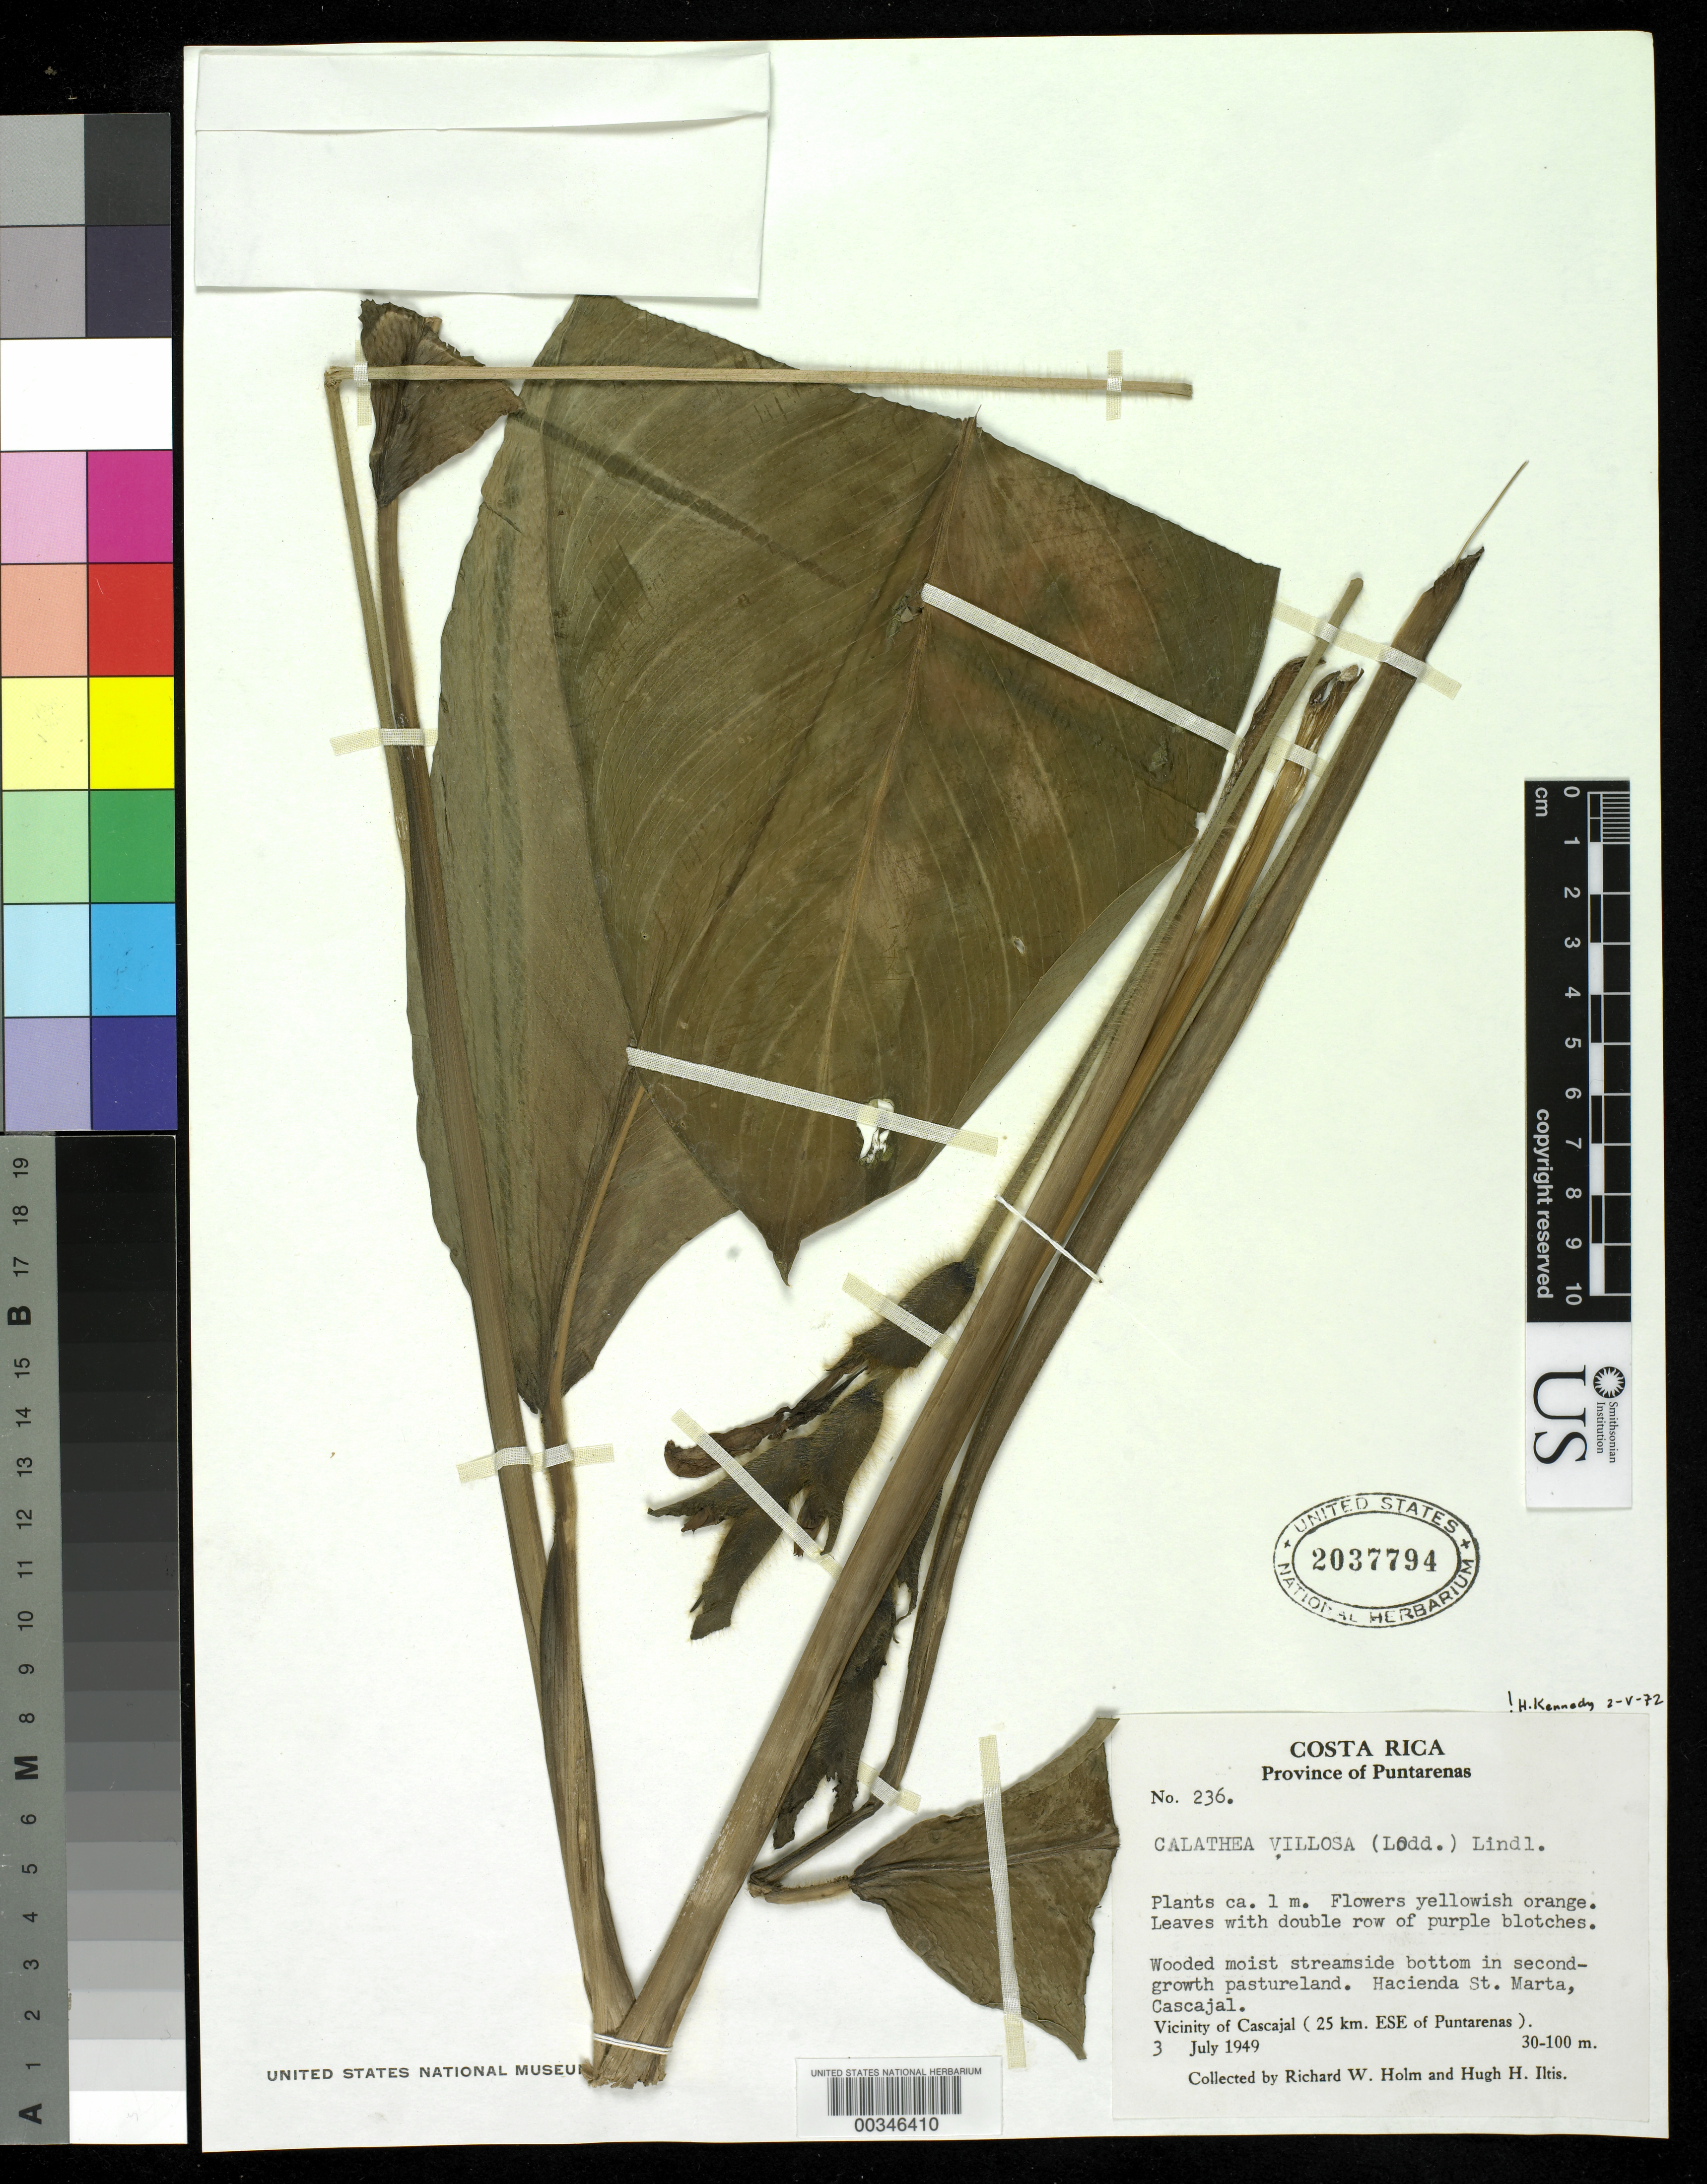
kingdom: Plantae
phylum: Tracheophyta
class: Liliopsida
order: Zingiberales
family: Marantaceae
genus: Goeppertia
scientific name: Goeppertia villosa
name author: (Lindl.) Borchs. & S. Suárez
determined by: Strong, M. T., (US), Smithsonian Institution - National Museum of Natural History (UNITED STATES)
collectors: R. W. Holm & H. H. Iltis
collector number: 236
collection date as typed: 03 Jul 1949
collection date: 1949-07-03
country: Costa Rica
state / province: Puntarenas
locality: Hacienda st. marta, cascajal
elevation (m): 30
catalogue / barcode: US 2037794